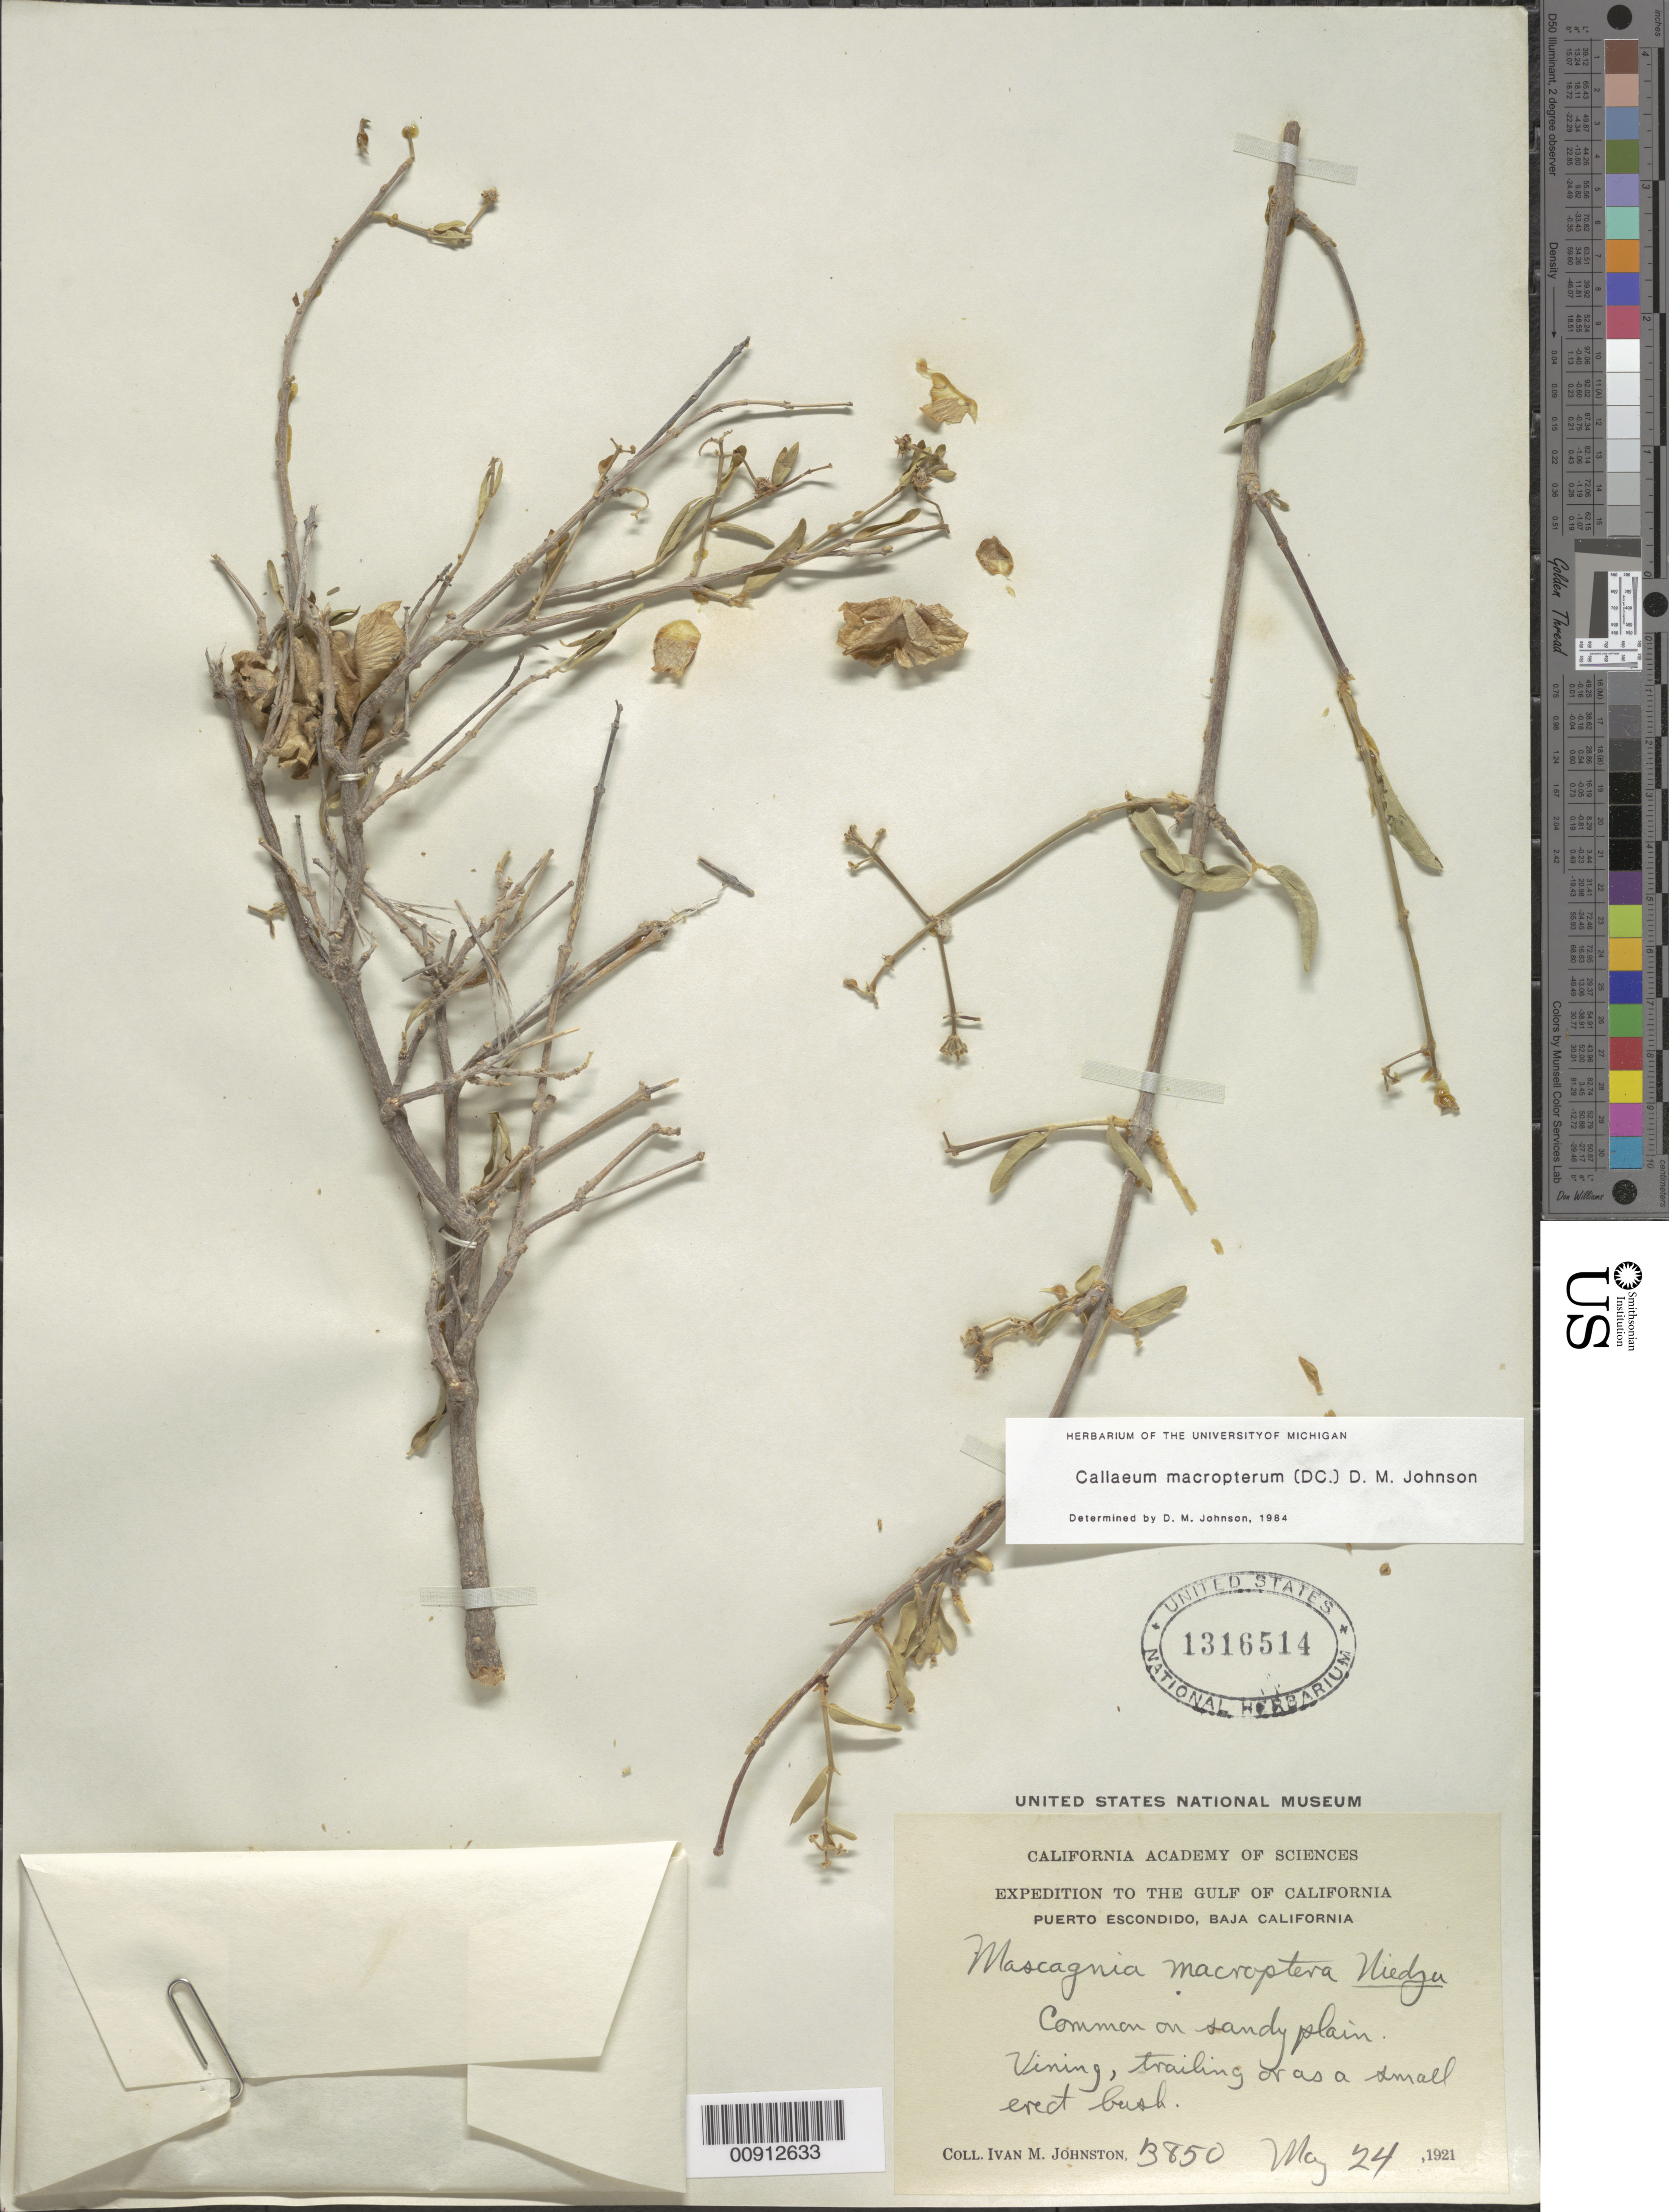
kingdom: Plantae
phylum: Tracheophyta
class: Magnoliopsida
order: Malpighiales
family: Malpighiaceae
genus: Callaeum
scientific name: Callaeum macropterum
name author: (Moc. & Sessé ex DC.) D.M. Johnson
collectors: I.M. Johnston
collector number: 3850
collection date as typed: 24 May 1921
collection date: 1921-05-24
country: Mexico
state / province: Baja California Sur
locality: Puerto Escondido, Baja California Sur.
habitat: Common on sandy plain.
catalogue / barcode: US 1316514